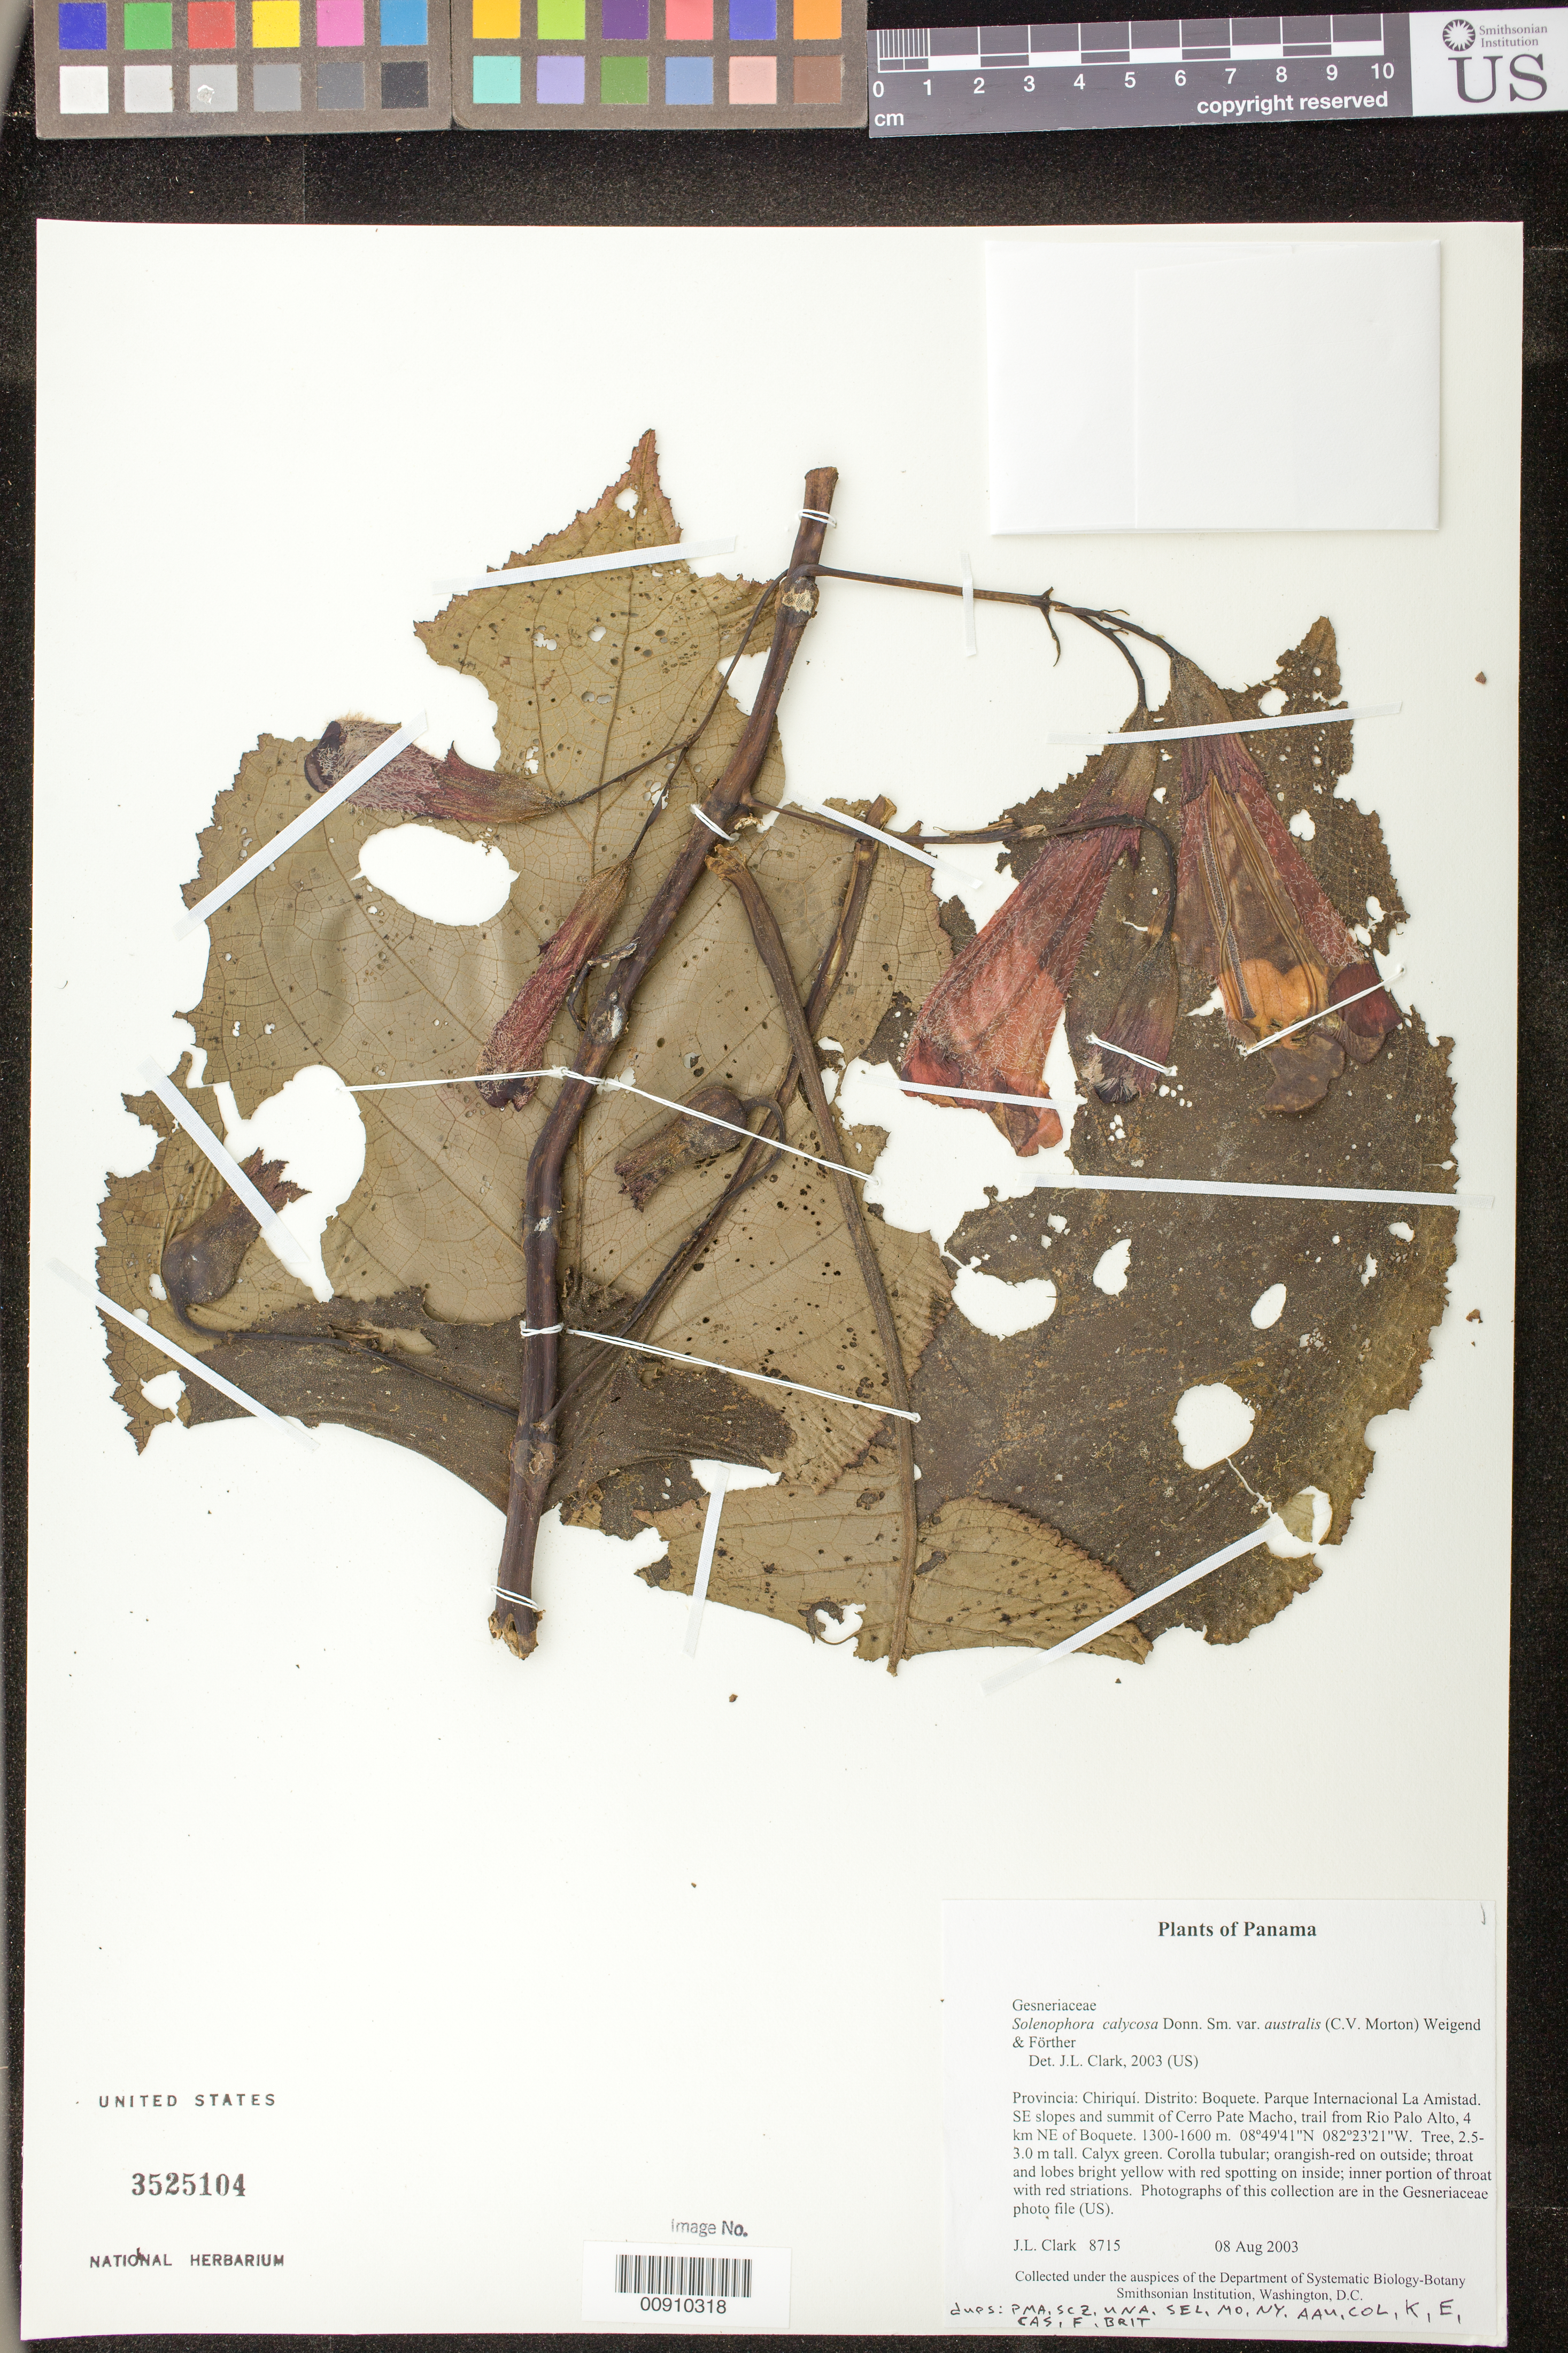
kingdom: Plantae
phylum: Tracheophyta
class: Magnoliopsida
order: Lamiales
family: Gesneriaceae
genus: Solenophora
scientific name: Solenophora calycosa var. australis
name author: (C.V. Morton) K. Weigend & Förther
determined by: Clark, J. L., (SEL), The Marie Selby Botanical Garden (UNITED STATES)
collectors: J. L. Clark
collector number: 8715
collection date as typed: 08 Aug 2003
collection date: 2003-08-08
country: Panama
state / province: Chiriquí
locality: Boquete. Parque Internacional La Amistad. SE slopes and summit of Cerro Pate Macho, trail from Rio Palo Alto, 4 km NE of Boquete.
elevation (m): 1300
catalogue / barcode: US 3525104